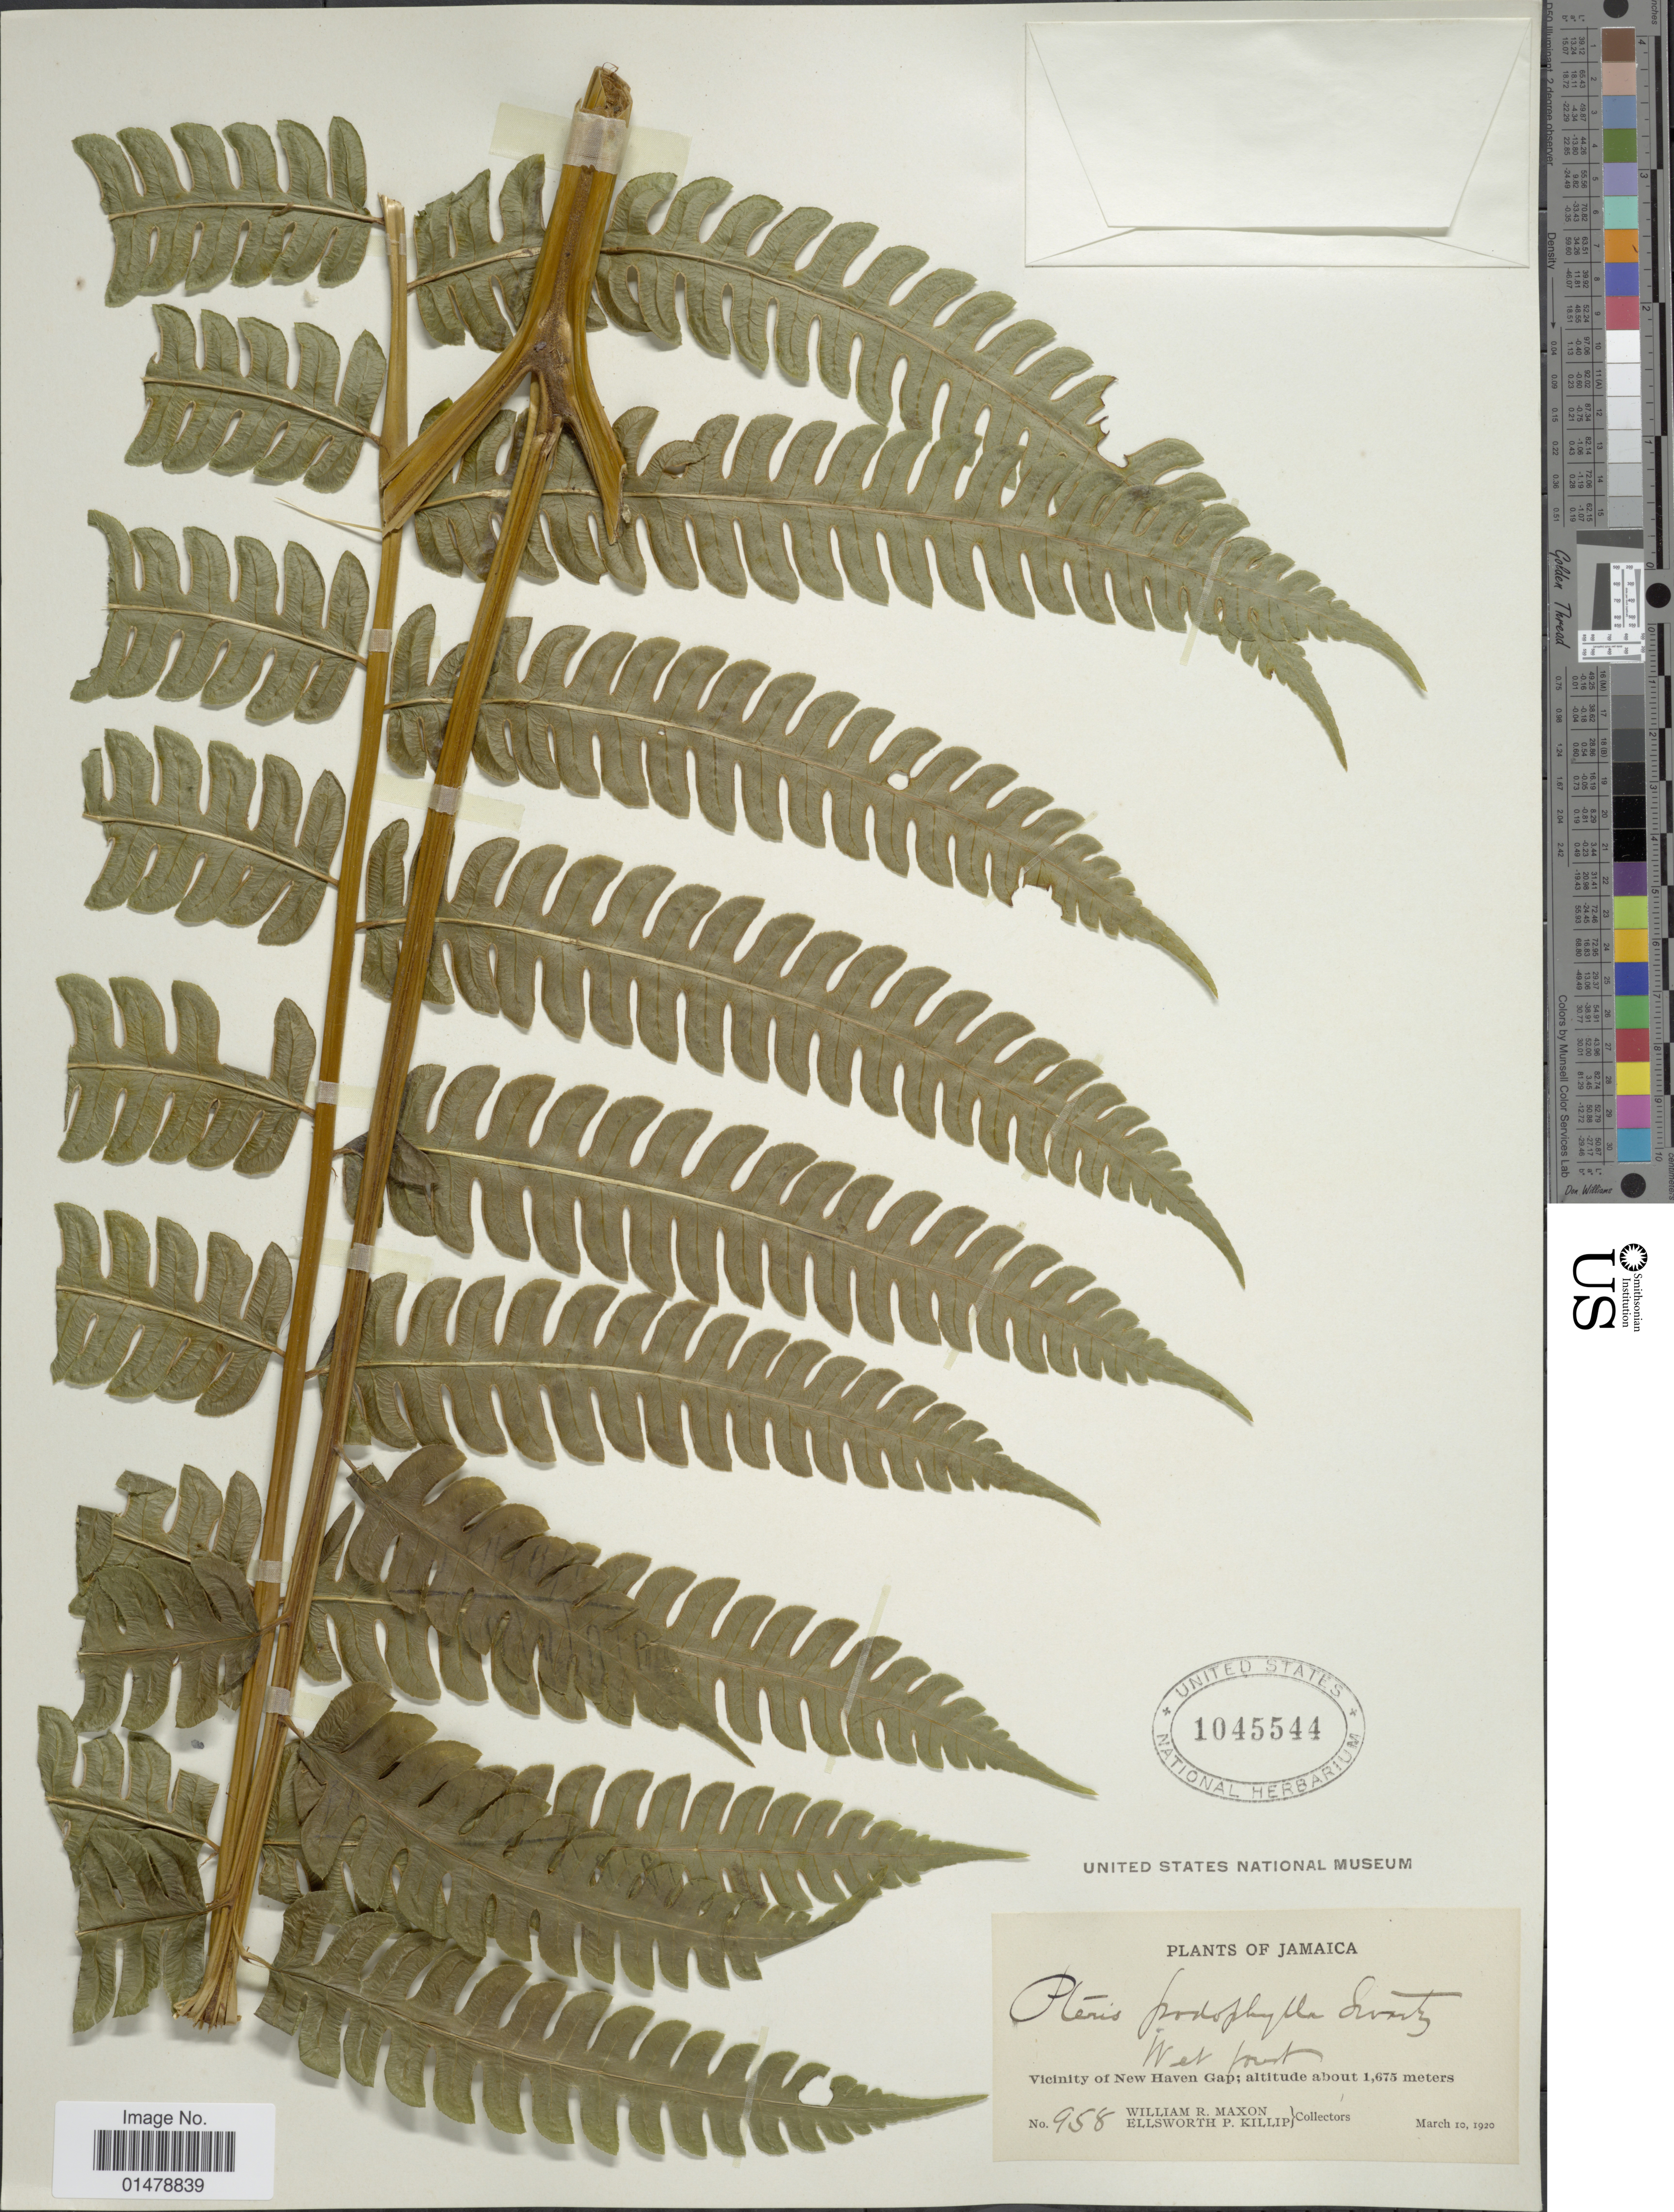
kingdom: Plantae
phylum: Tracheophyta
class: Polypodiopsida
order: Polypodiales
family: Pteridaceae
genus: Pteris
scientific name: Pteris podophylla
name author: Sw.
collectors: W. R. Maxon & E. P. Killip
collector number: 958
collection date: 1920-03-10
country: Jamaica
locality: Vicinity of New Haven Gap.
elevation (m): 1675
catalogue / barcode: US 1045544